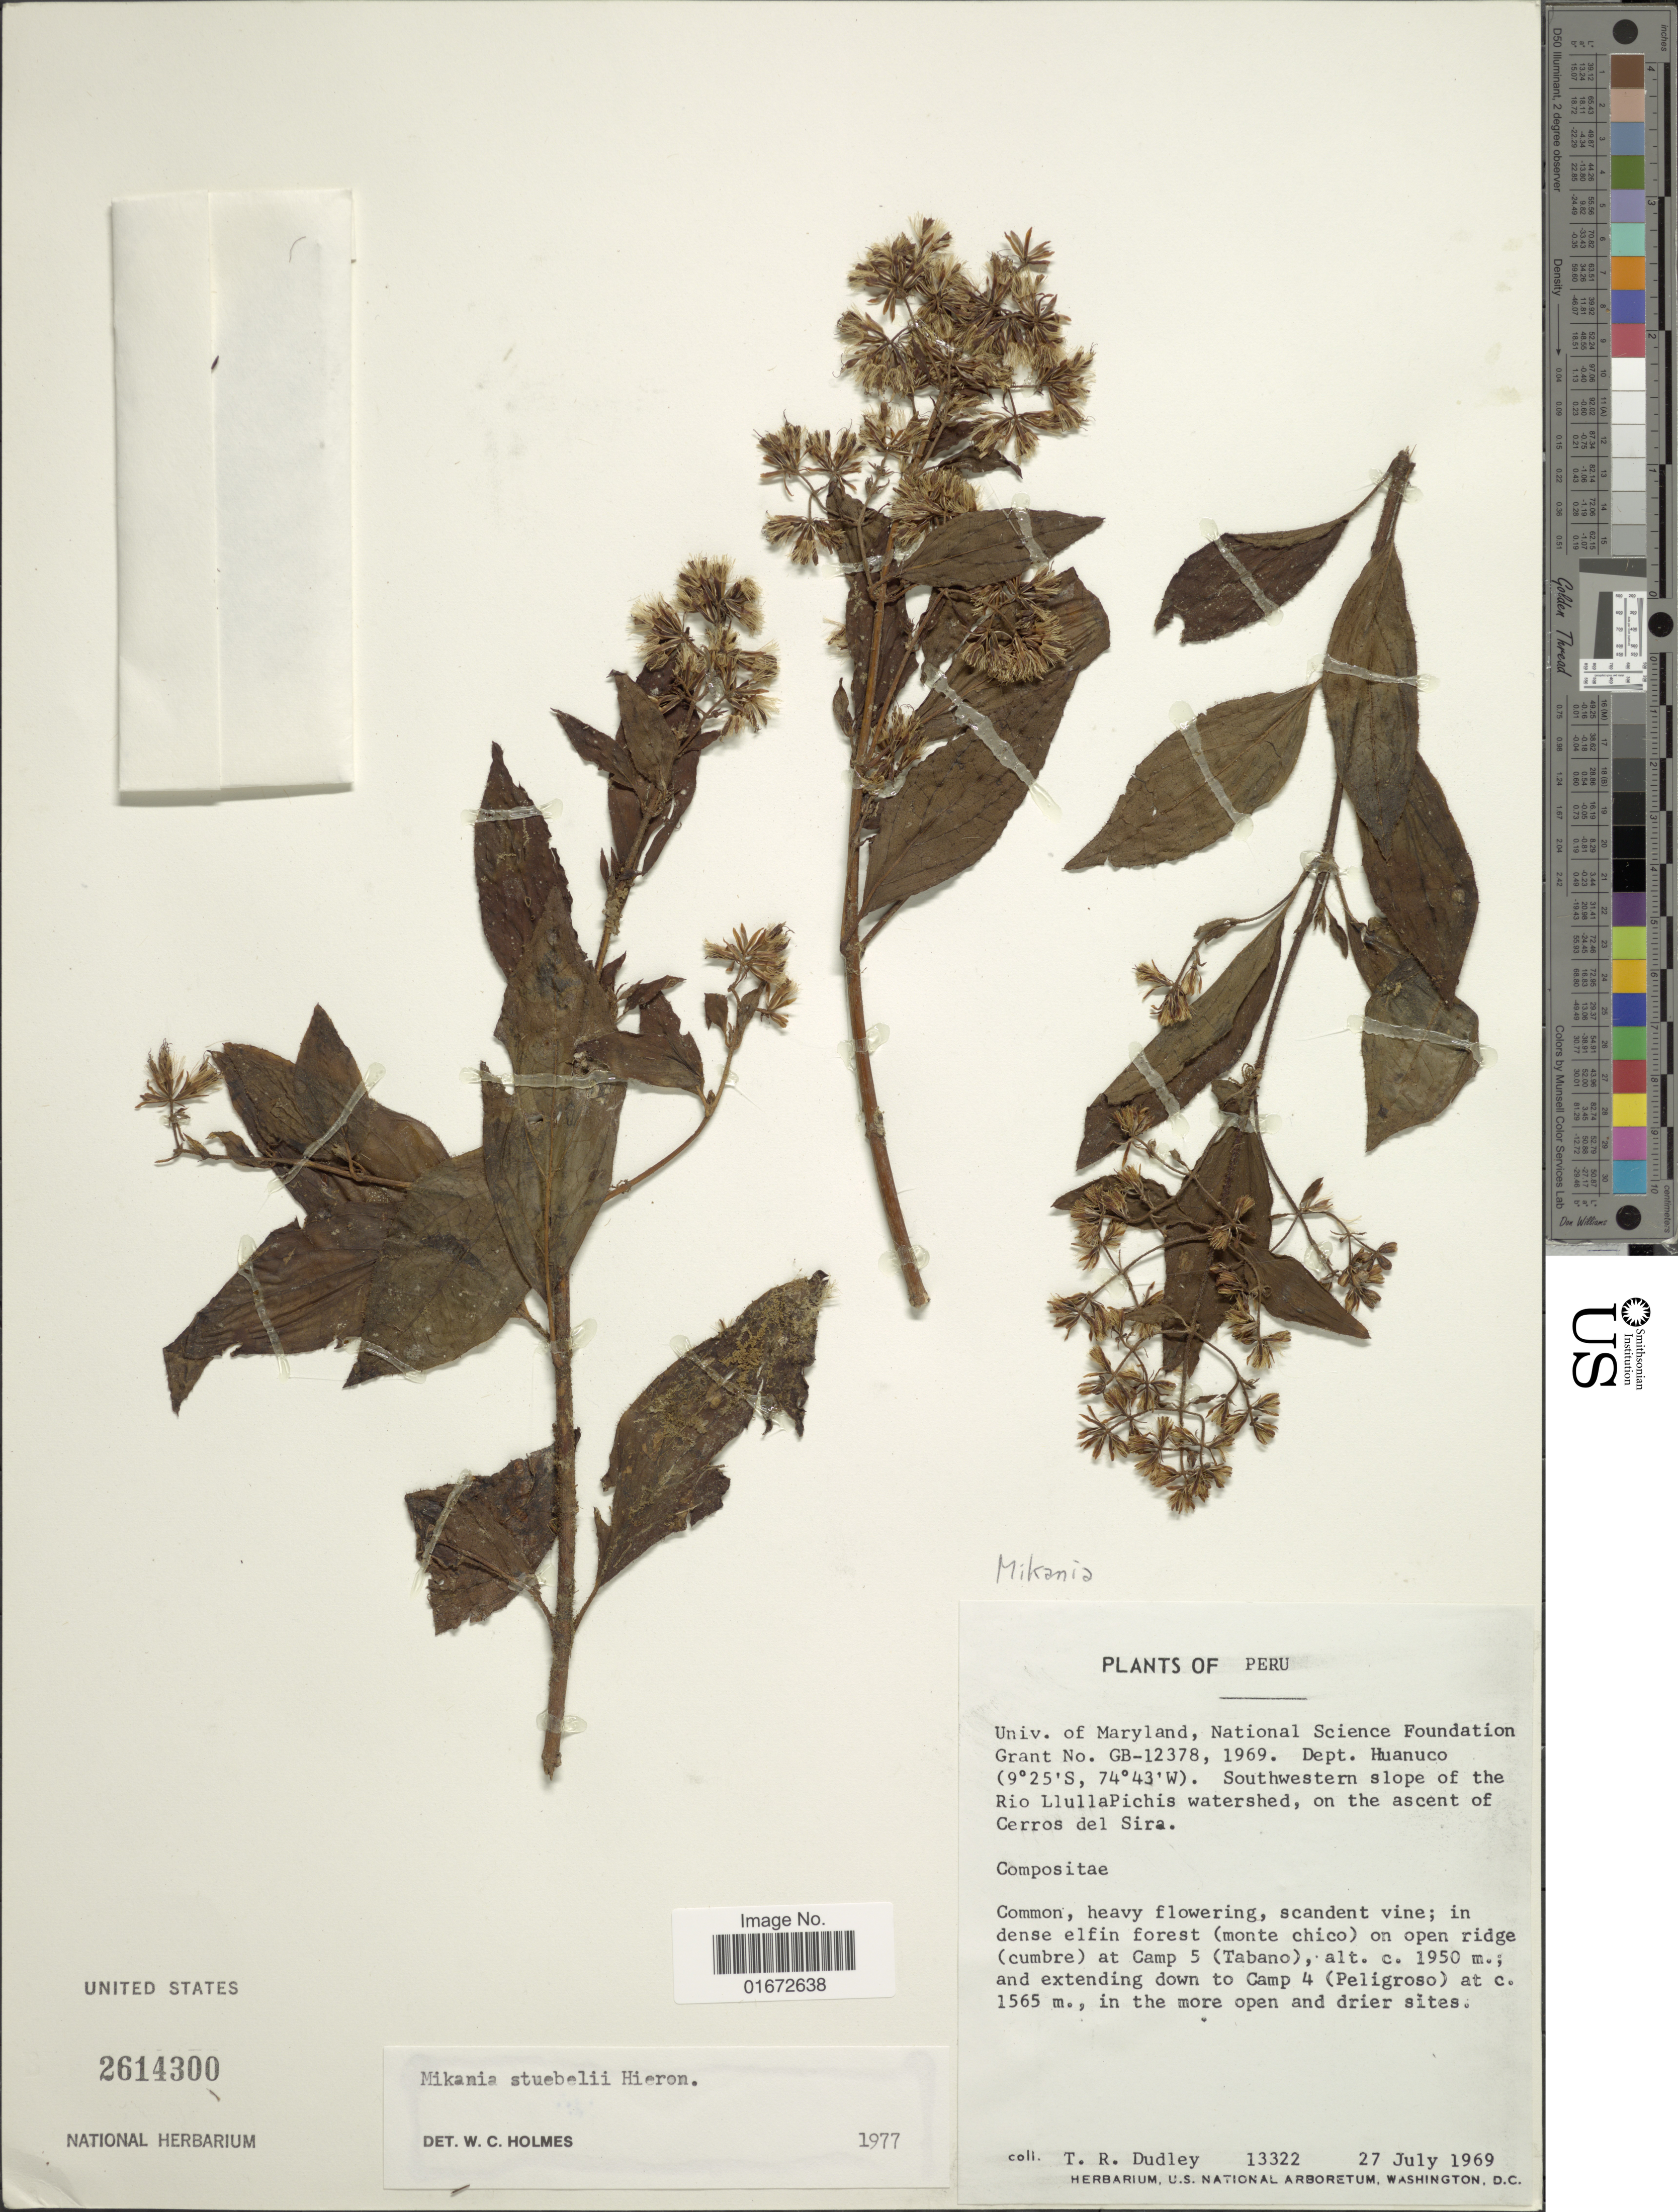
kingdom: Plantae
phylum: Tracheophyta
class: Magnoliopsida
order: Asterales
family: Asteraceae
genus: Mikania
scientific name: Mikania stuebelii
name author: Hieron.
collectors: T. R. Dudley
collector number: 13322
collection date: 1969-07-27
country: Peru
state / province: Huánuco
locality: Univ. of Maryland, National Science Foundation Grant No. GB-12378, 1969. Dept. Huanuco. Southwestern slope of the Rio Llulla Pichis watershed, on the ascent of Cerros del Sira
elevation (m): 1565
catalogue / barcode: US 2614300